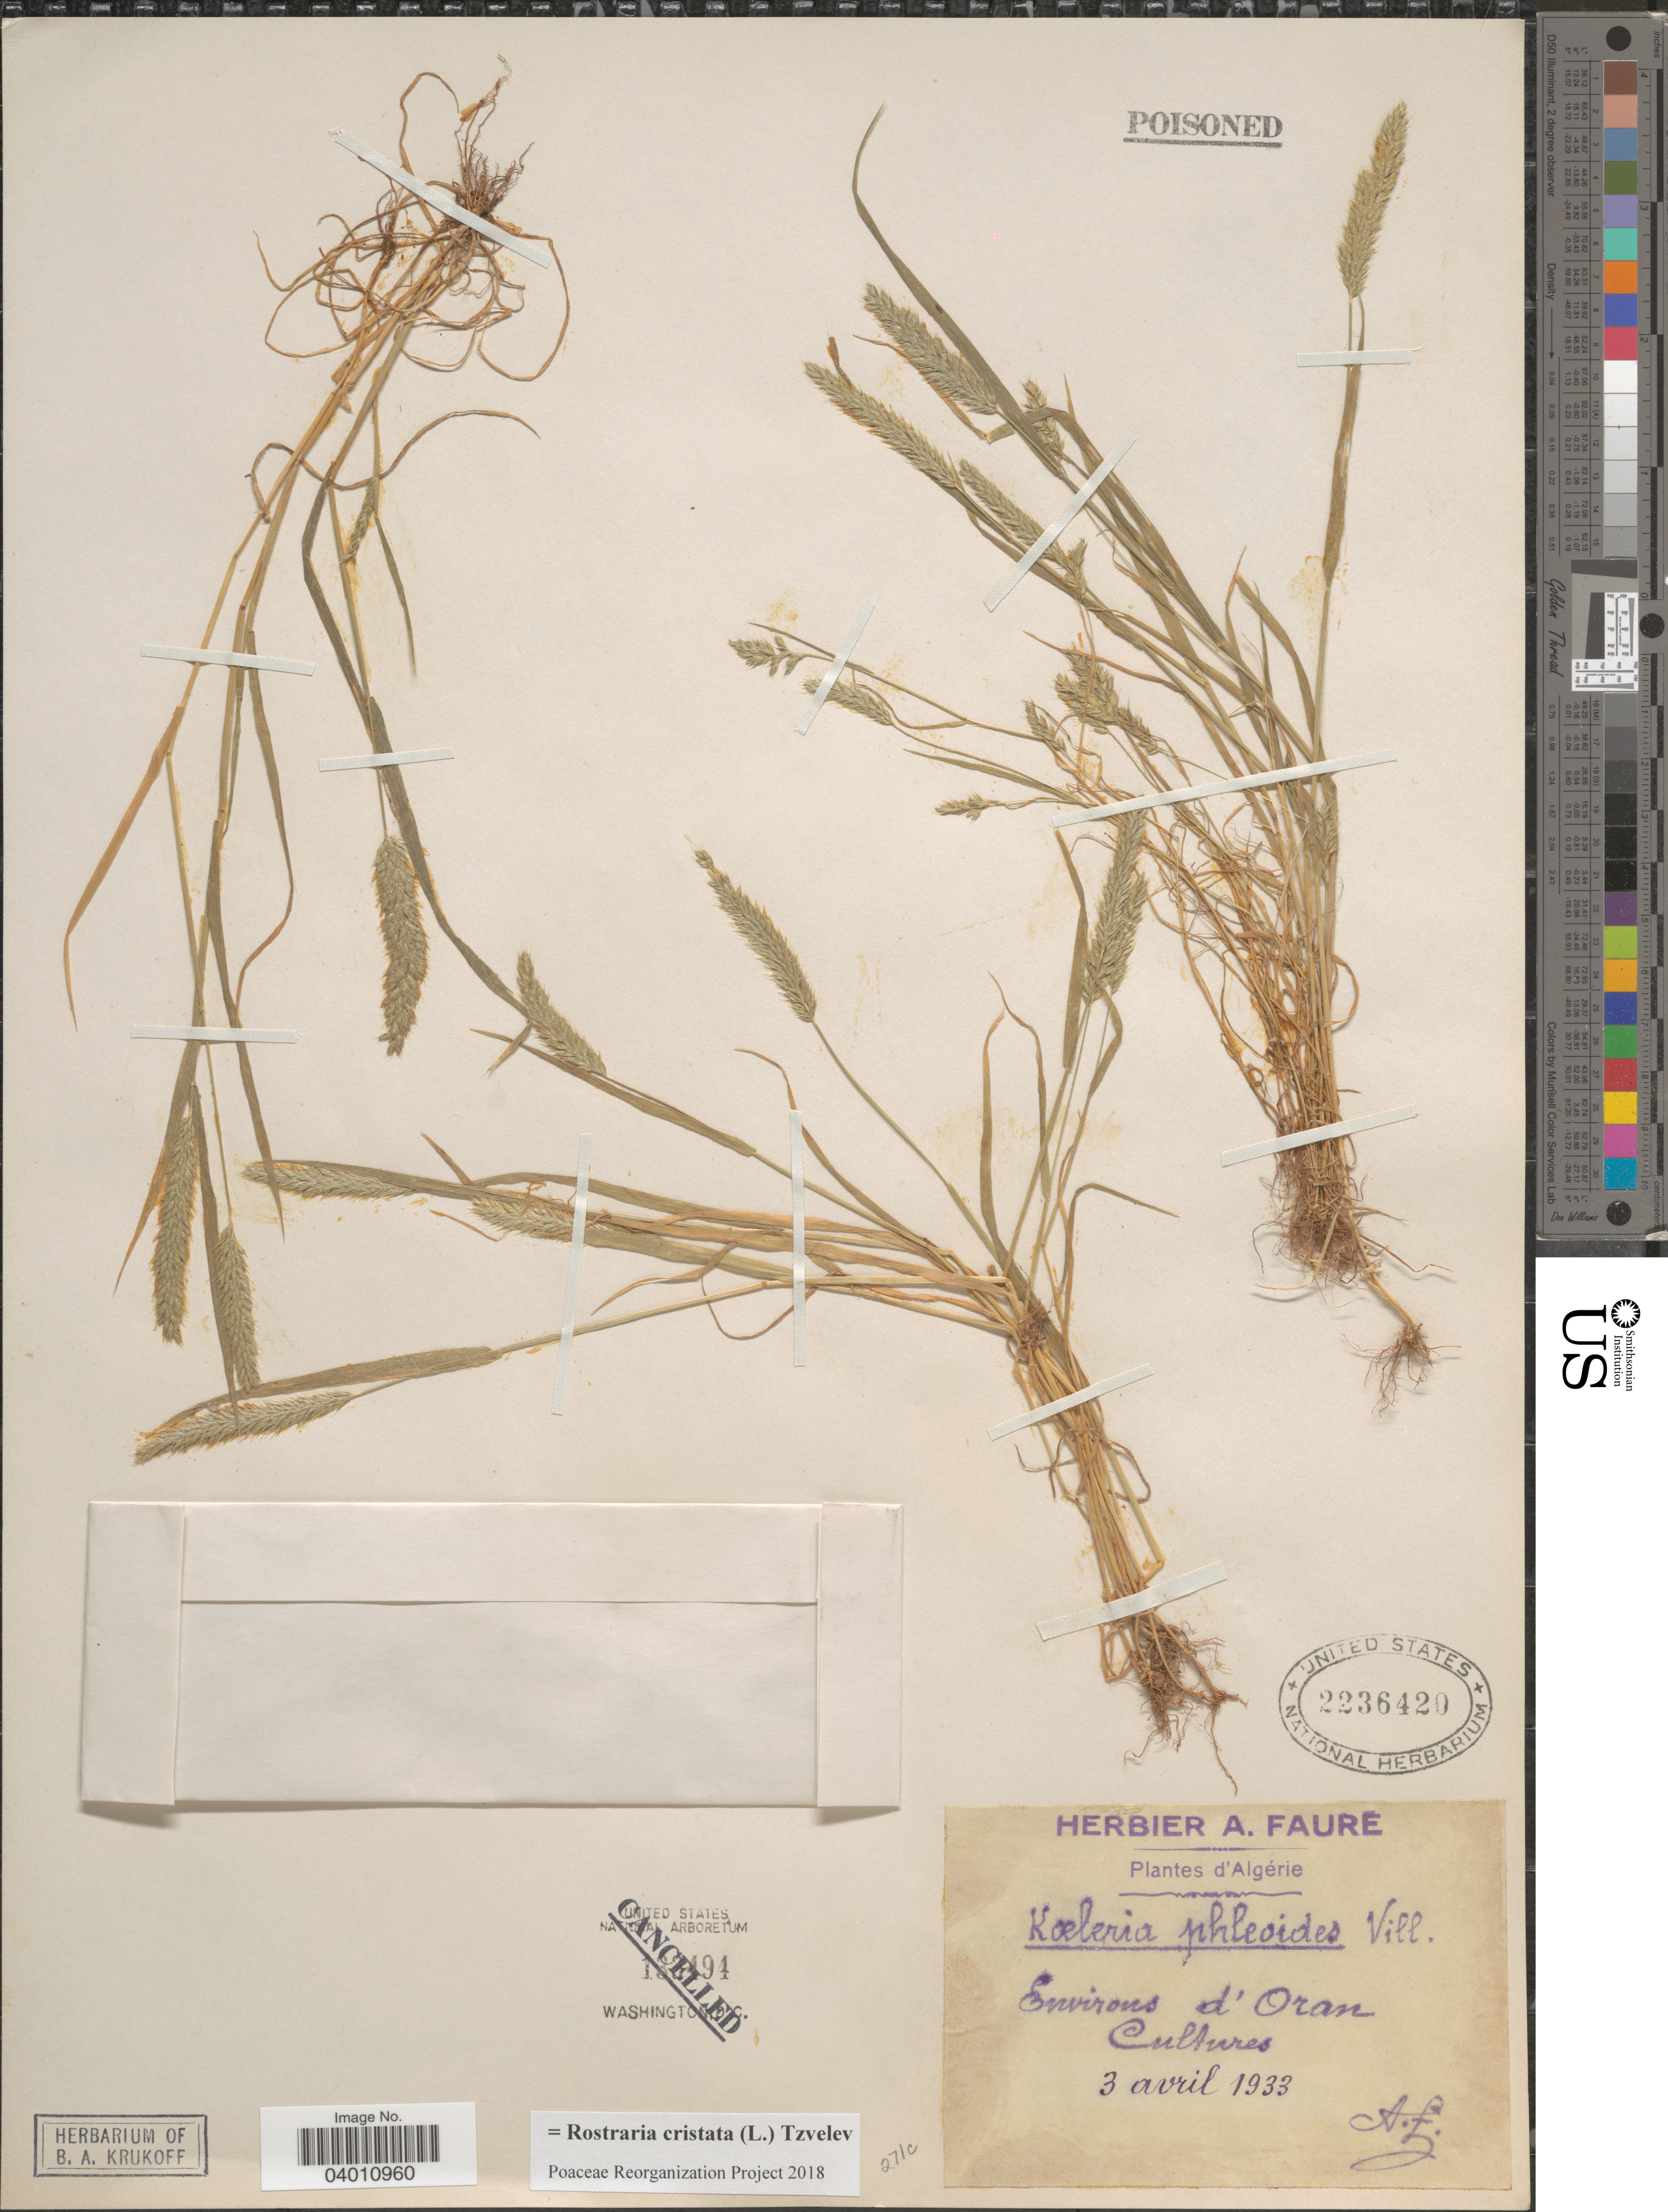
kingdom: Plantae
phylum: Tracheophyta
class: Liliopsida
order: Poales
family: Poaceae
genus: Rostraria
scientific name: Rostraria cristata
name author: (L.) Tzvelev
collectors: A. Faure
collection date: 1933-04-03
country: Algeria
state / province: Oran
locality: D'Algérie. Environs d'Oran.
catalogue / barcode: US 2236420